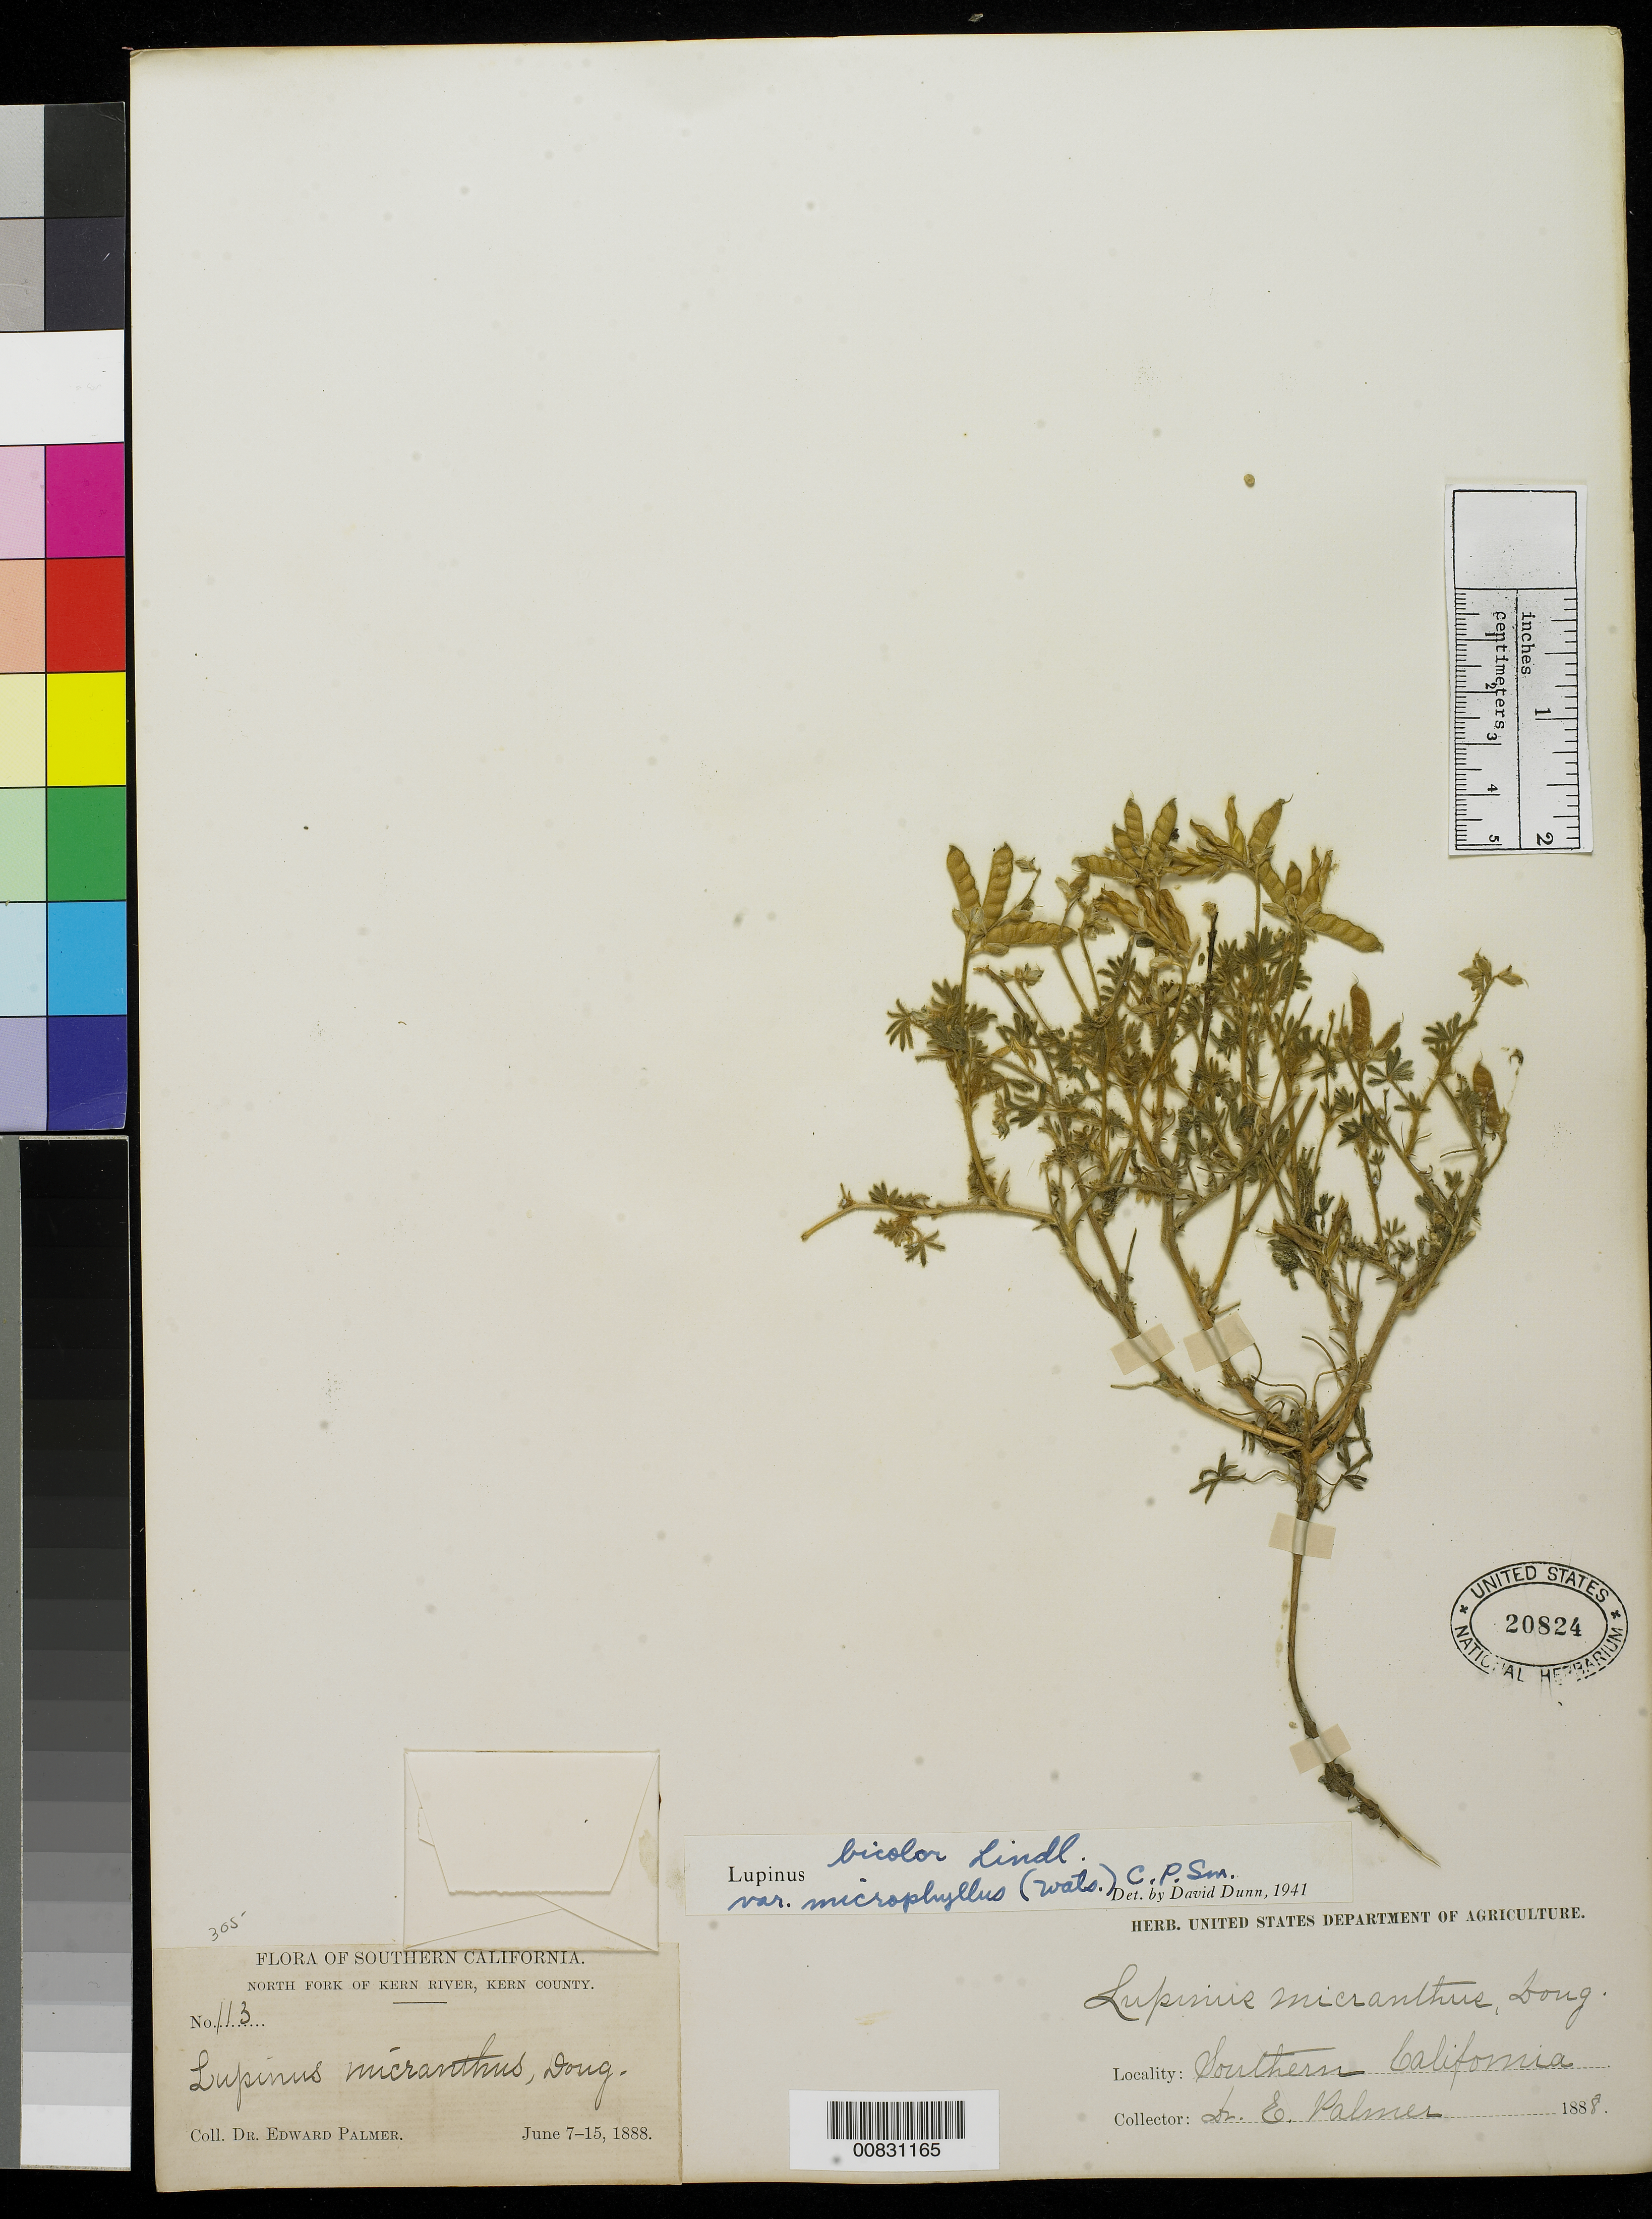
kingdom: Plantae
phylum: Tracheophyta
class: Magnoliopsida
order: Fabales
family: Fabaceae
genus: Lupinus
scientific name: Lupinus bicolor var. microphyllus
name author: Lindl.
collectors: E. Palmer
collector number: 113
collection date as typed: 07 Jun 1888 to 15 Jun 1888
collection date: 1888-06-07/1888-06-15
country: United States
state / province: California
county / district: Kern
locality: North Fork of Kern River, Kern County, California.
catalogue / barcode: US 20824